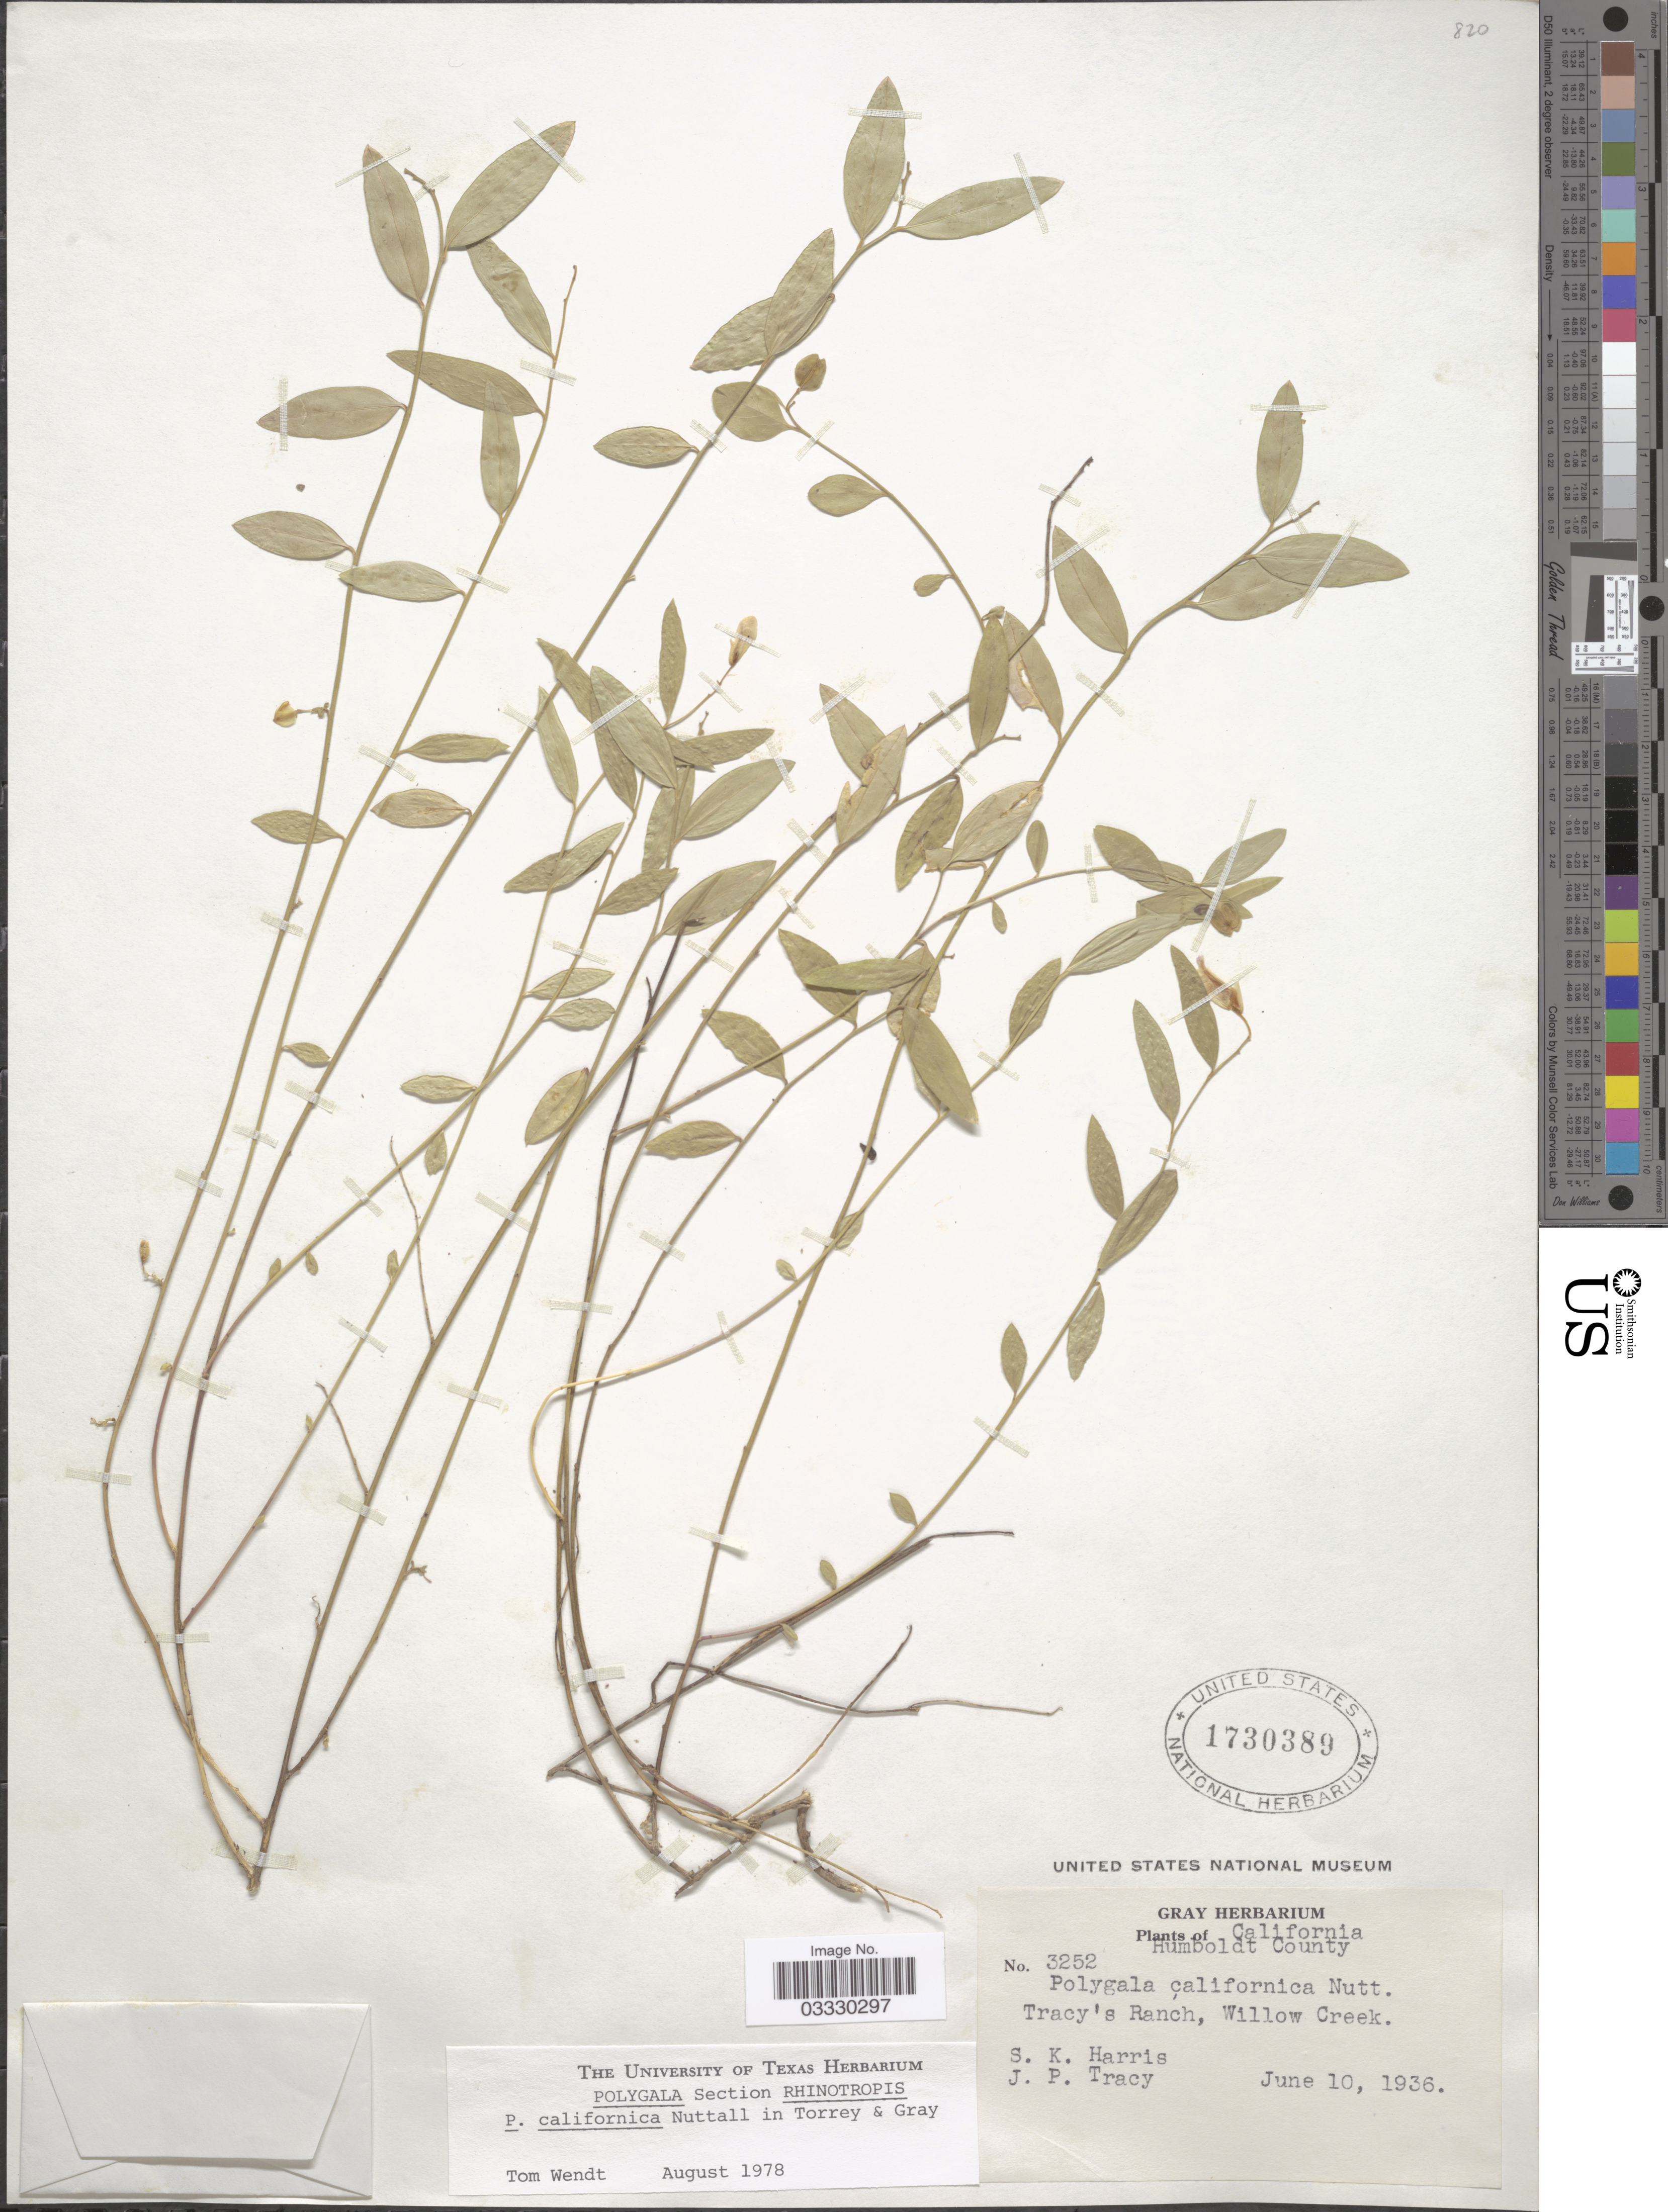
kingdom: Plantae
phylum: Tracheophyta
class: Magnoliopsida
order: Fabales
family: Polygalaceae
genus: Rhinotropis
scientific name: Rhinotropis californica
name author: (Nutt.) J.R. Abbott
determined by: Strong, Mark T., (BOT), Smithsonian Institution - National Museum of Natural History (UNITED STATES)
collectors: S. K. Harris & J. Tracy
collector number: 3252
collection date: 1936-06-10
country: United States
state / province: California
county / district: Humboldt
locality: Humboldt County. Tracy's Ranch, Willow Creek.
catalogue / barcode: US 1730389